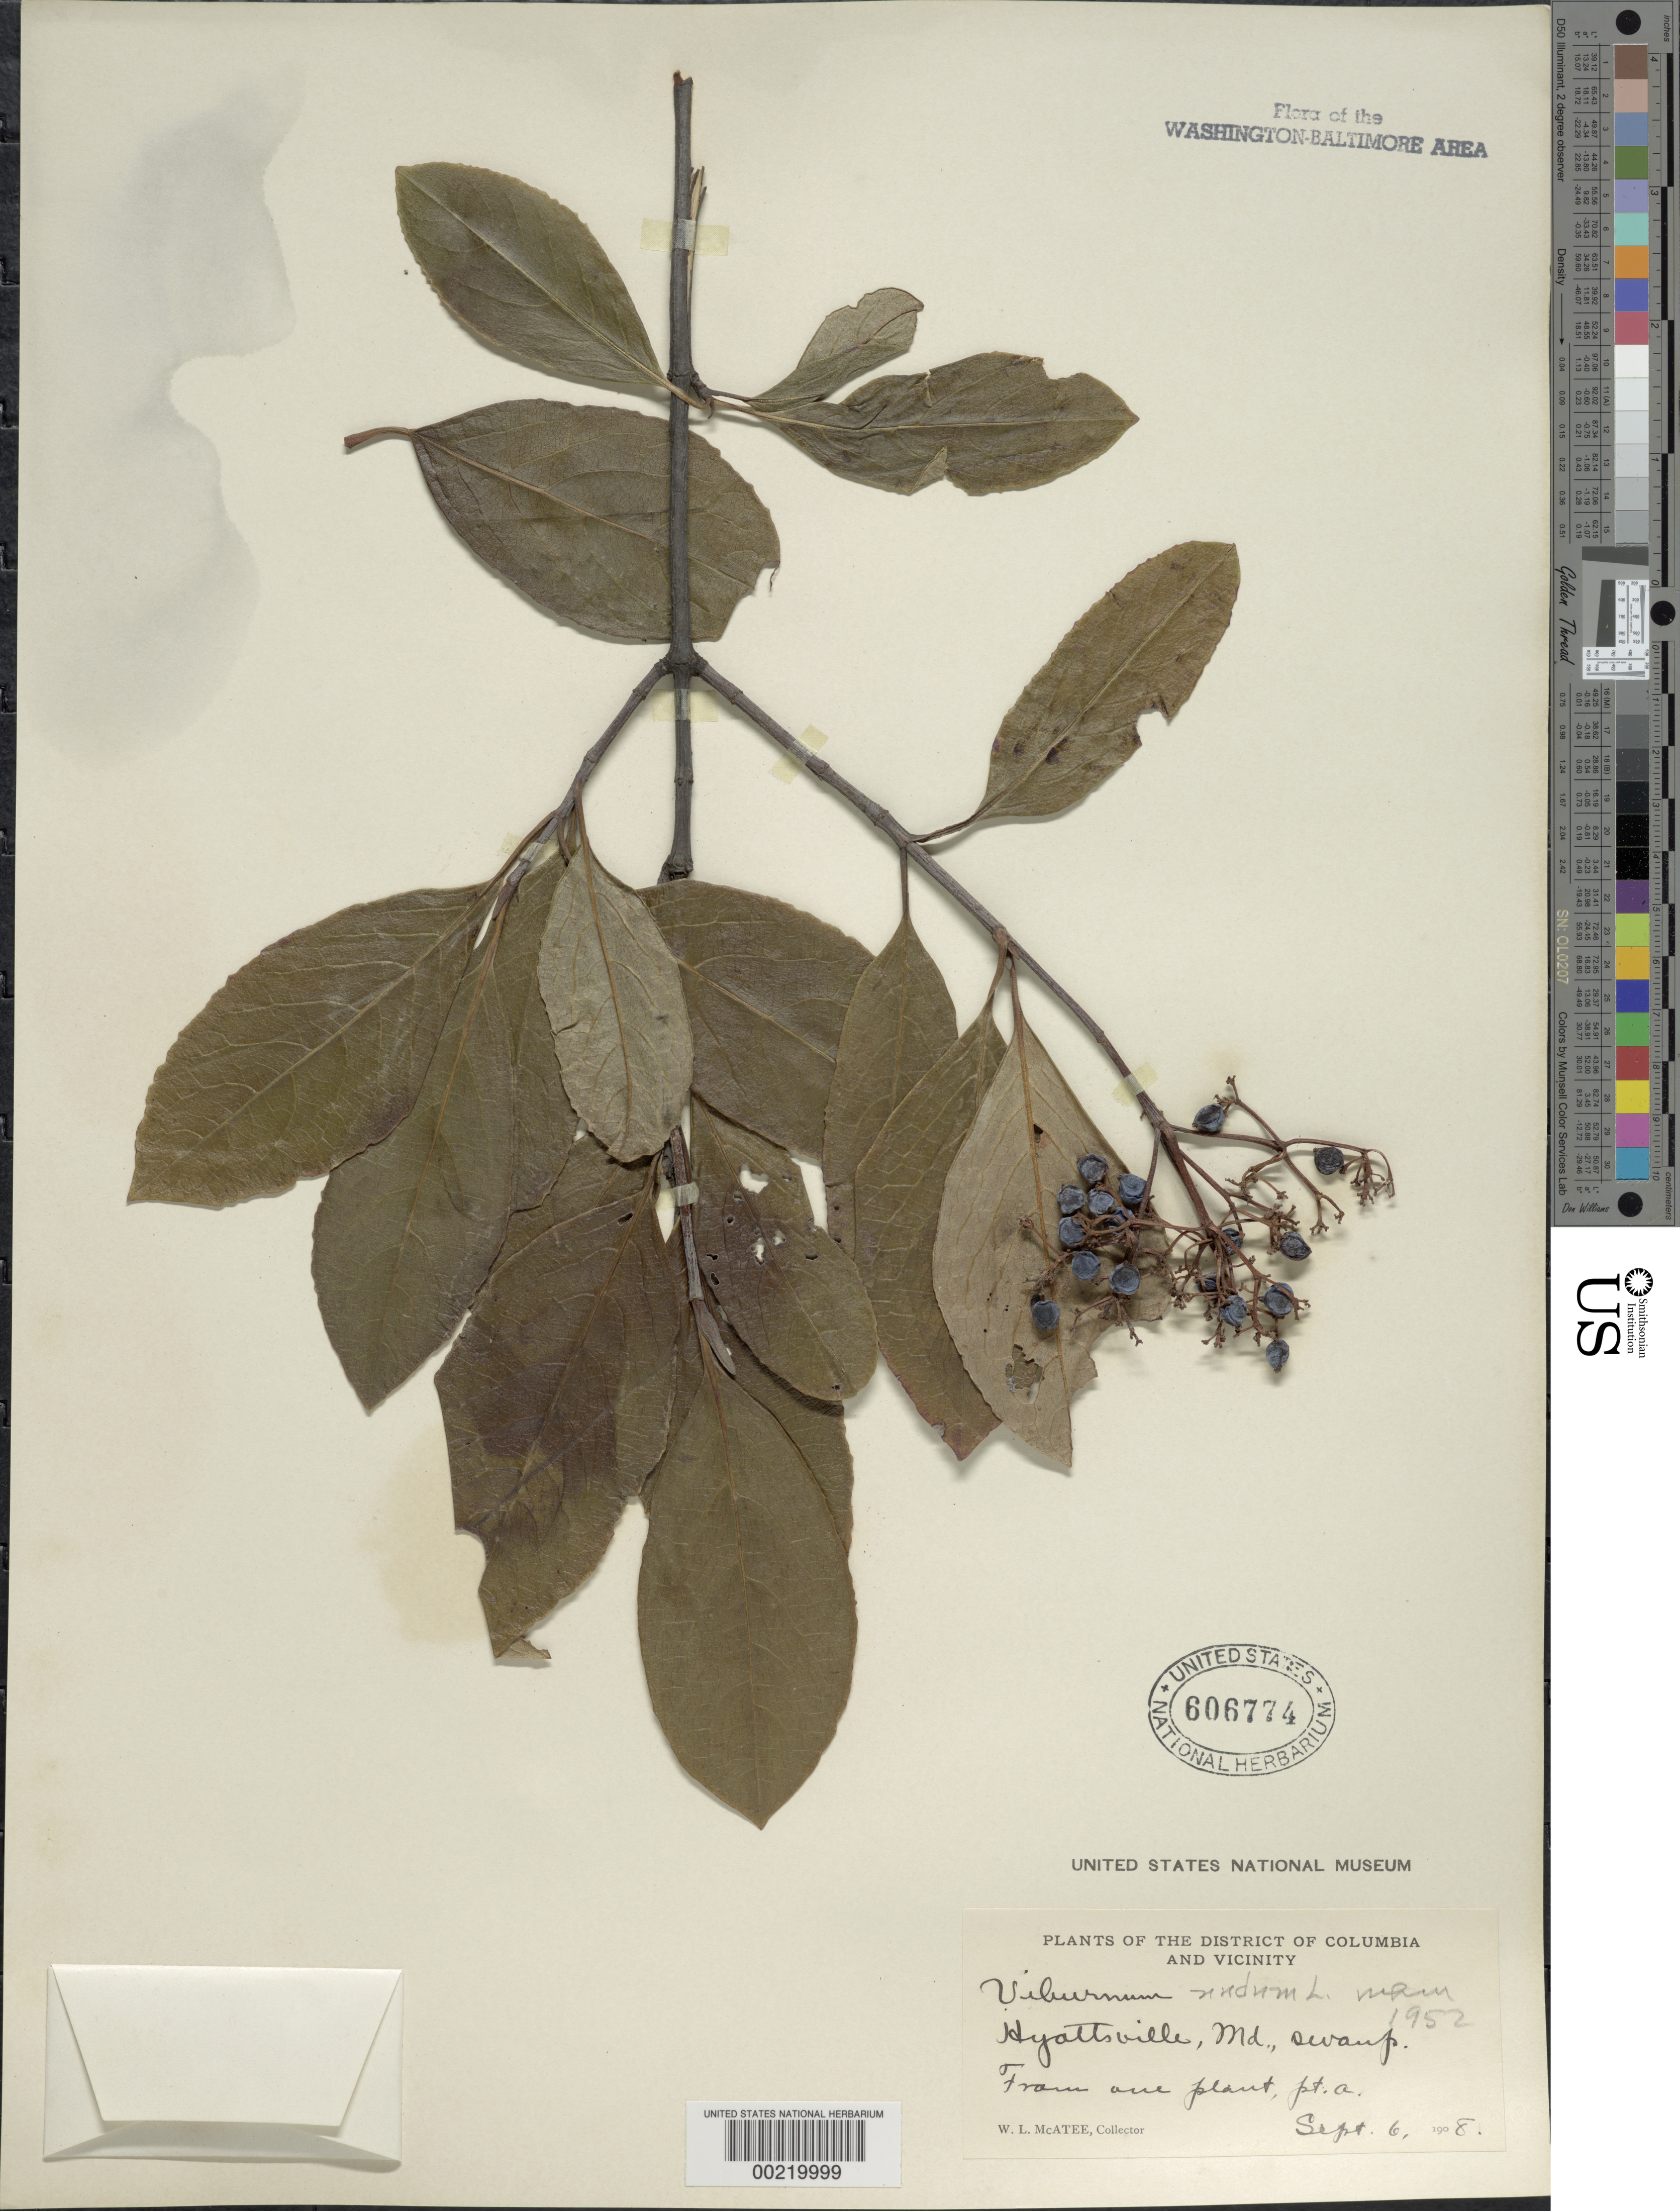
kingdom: Plantae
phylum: Tracheophyta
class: Magnoliopsida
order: Dipsacales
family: Viburnaceae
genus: Viburnum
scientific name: Viburnum nudum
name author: L.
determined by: McAtee, W. L.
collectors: W. McAtee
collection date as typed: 06 Sep 1908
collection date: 1908-09-06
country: United States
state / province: Maryland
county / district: Prince George's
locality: Hyattsville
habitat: Swamp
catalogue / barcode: US 606774